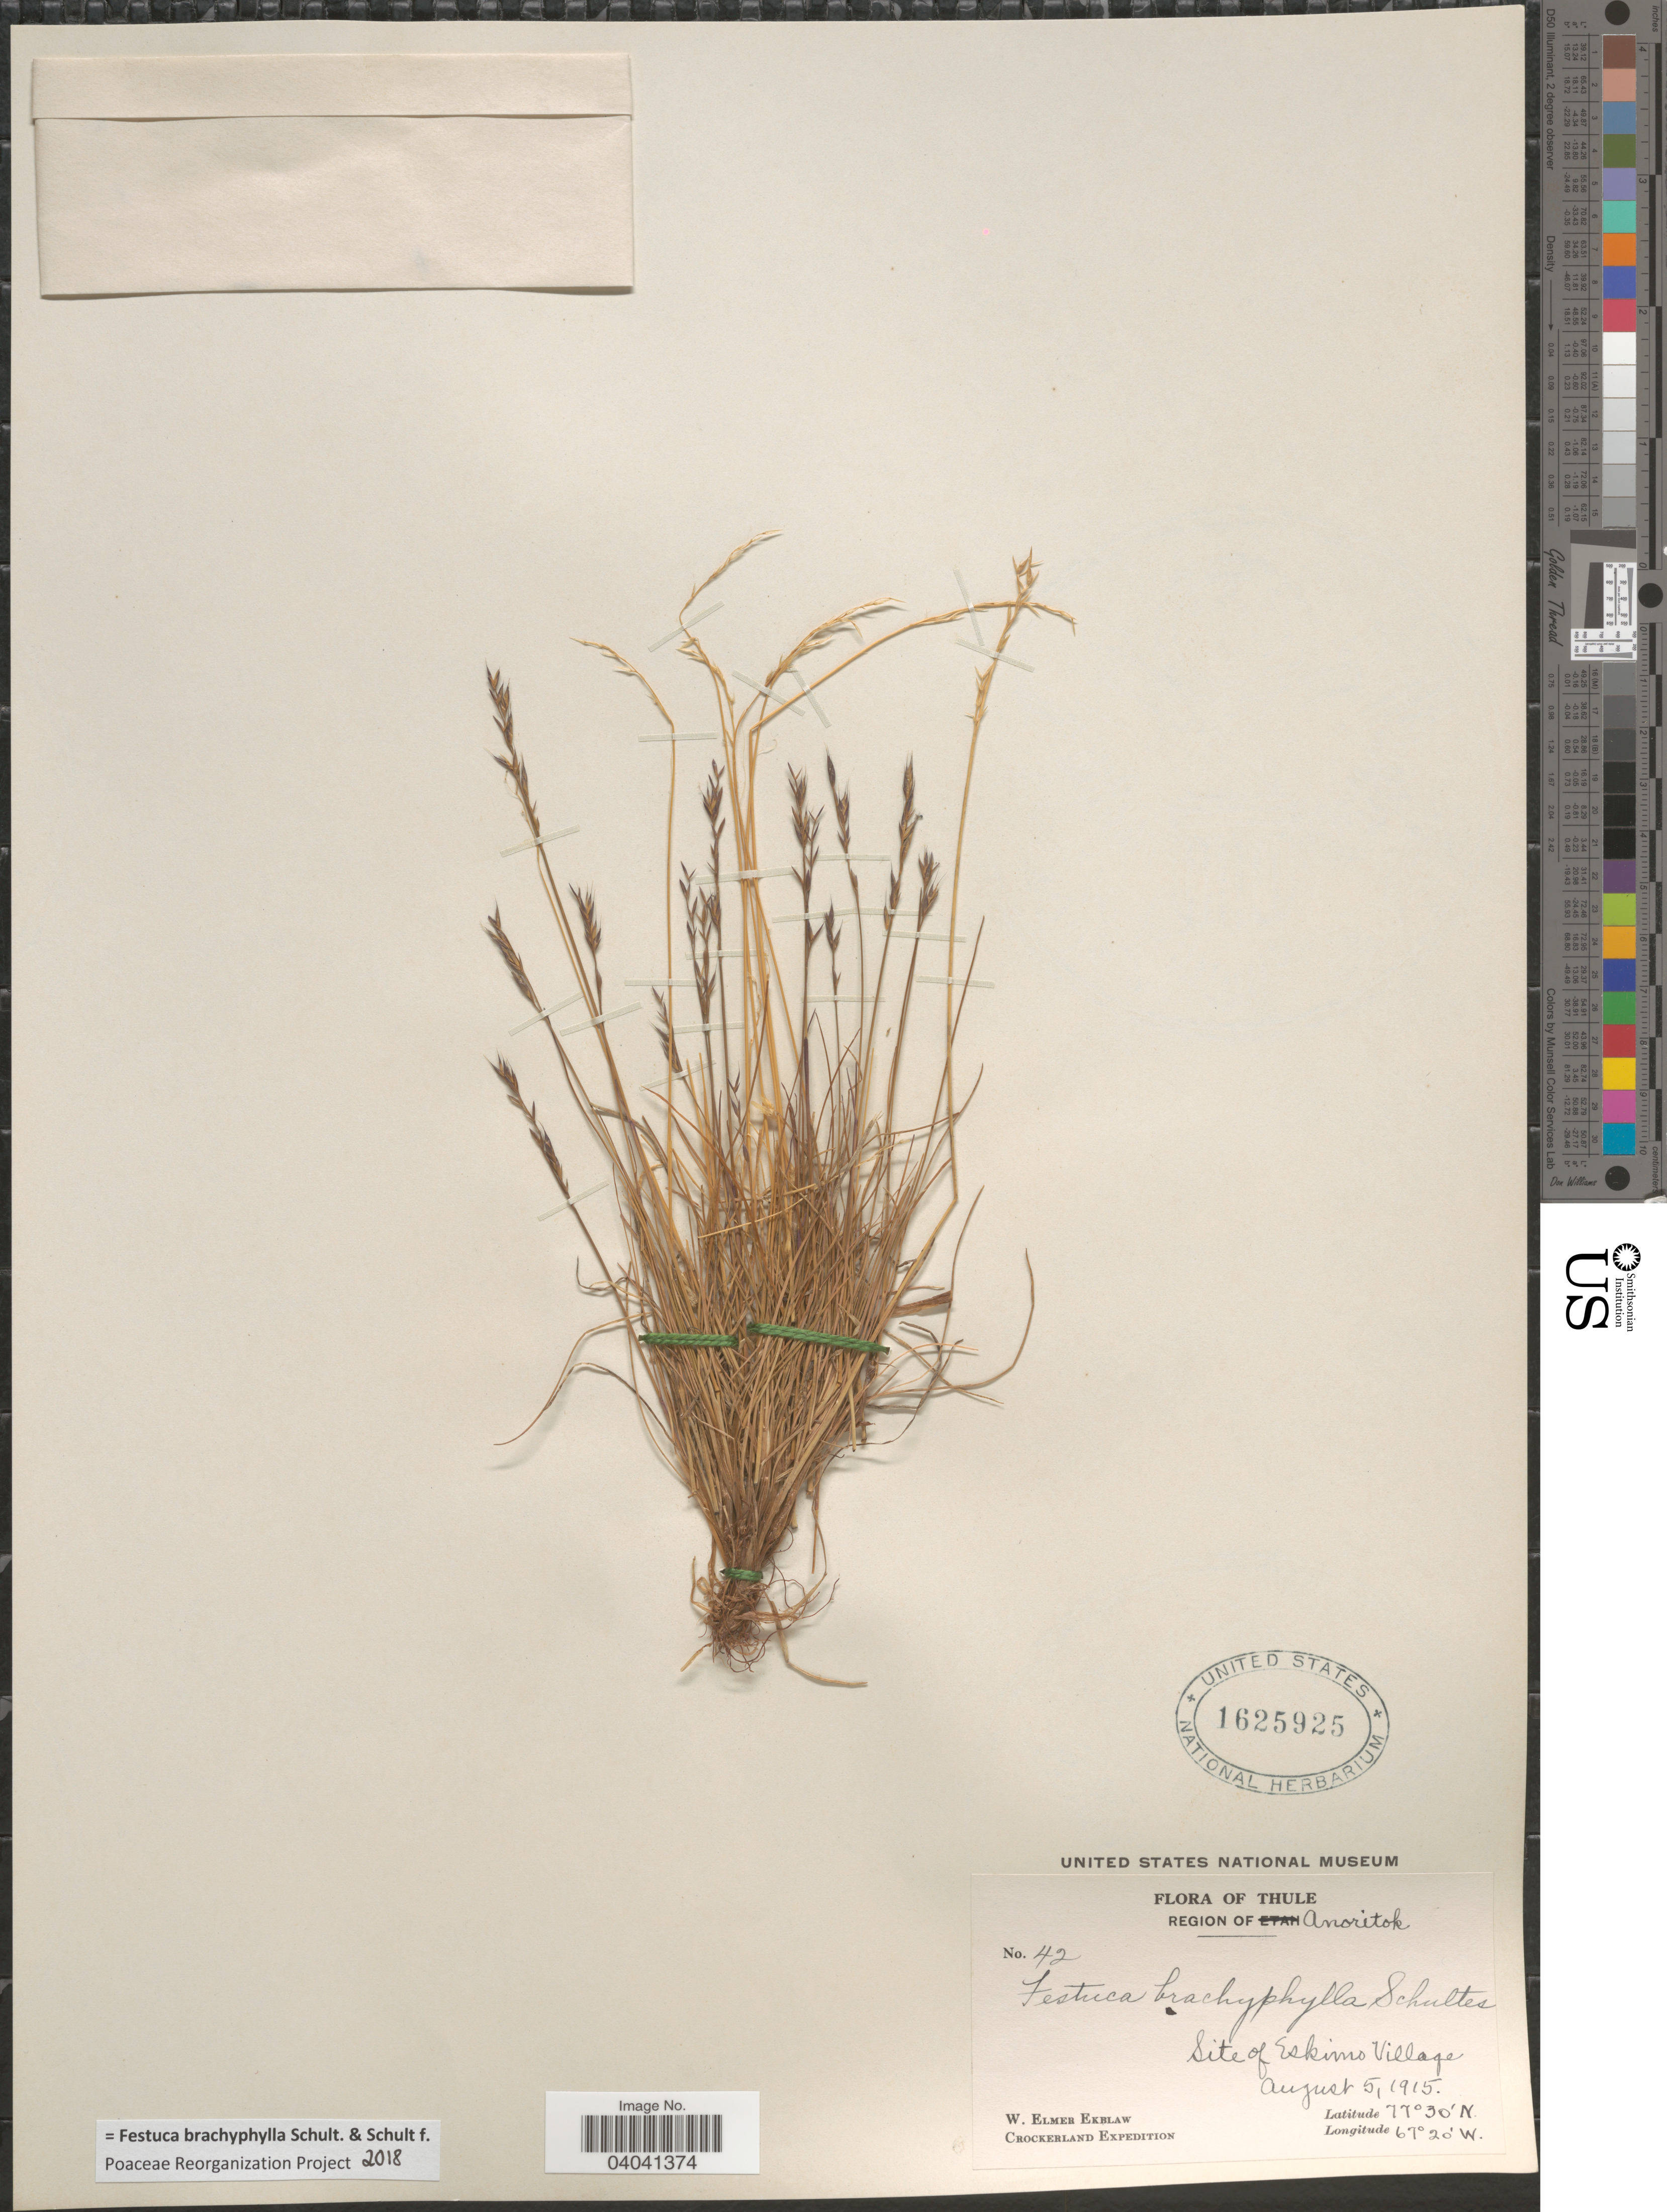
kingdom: Plantae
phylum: Tracheophyta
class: Liliopsida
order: Poales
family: Poaceae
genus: Festuca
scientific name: Festuca brachyphylla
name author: Schult. & Schult. f.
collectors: W. Ekblaw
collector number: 42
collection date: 1915-08-05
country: Greenland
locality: Thule. Region of Anoritok. Site of Eskimo Village.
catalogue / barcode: US 1625925